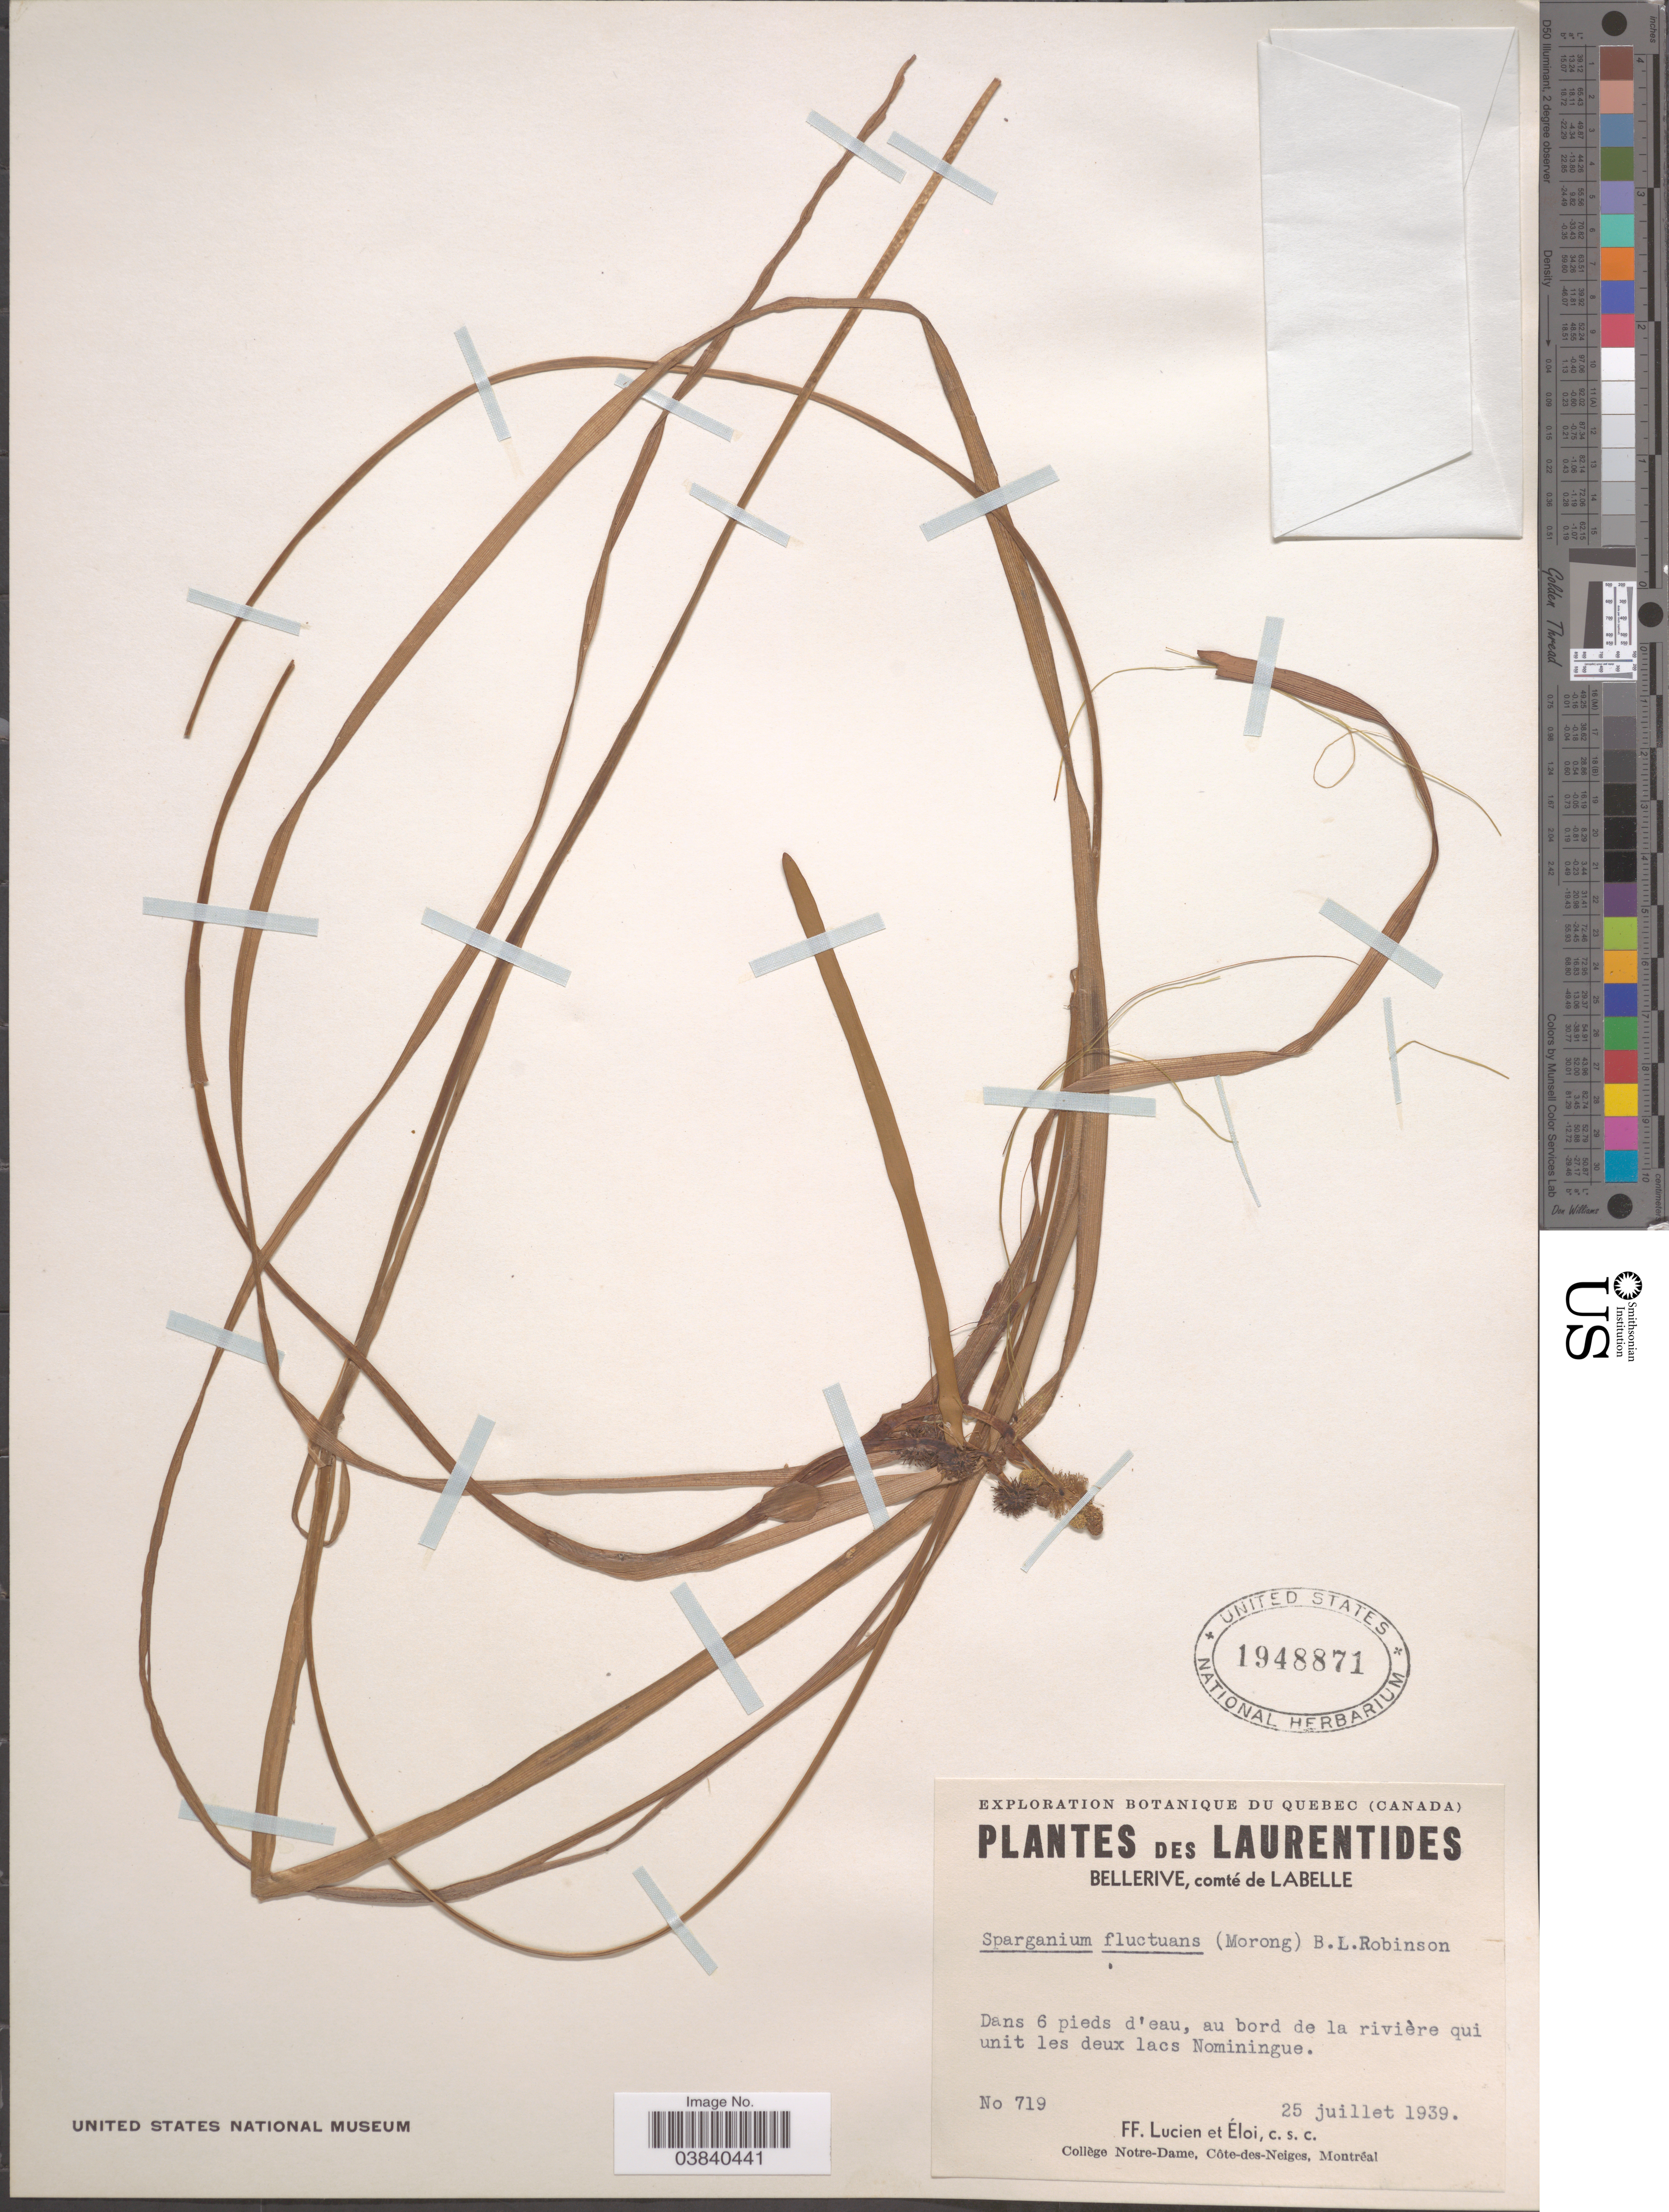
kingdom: Plantae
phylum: Tracheophyta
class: Liliopsida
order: Poales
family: Typhaceae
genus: Sparganium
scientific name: Sparganium fluctuans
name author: (Engelm.) B.L. Rob.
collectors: F. Lucien & F. Eloi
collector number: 719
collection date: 1939-07-25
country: Canada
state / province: Quebec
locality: Laurentides. Bellerive, comté de Labelle. Au bord de la rivière qui unit les deux lacs Nominingue.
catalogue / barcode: US 1948871